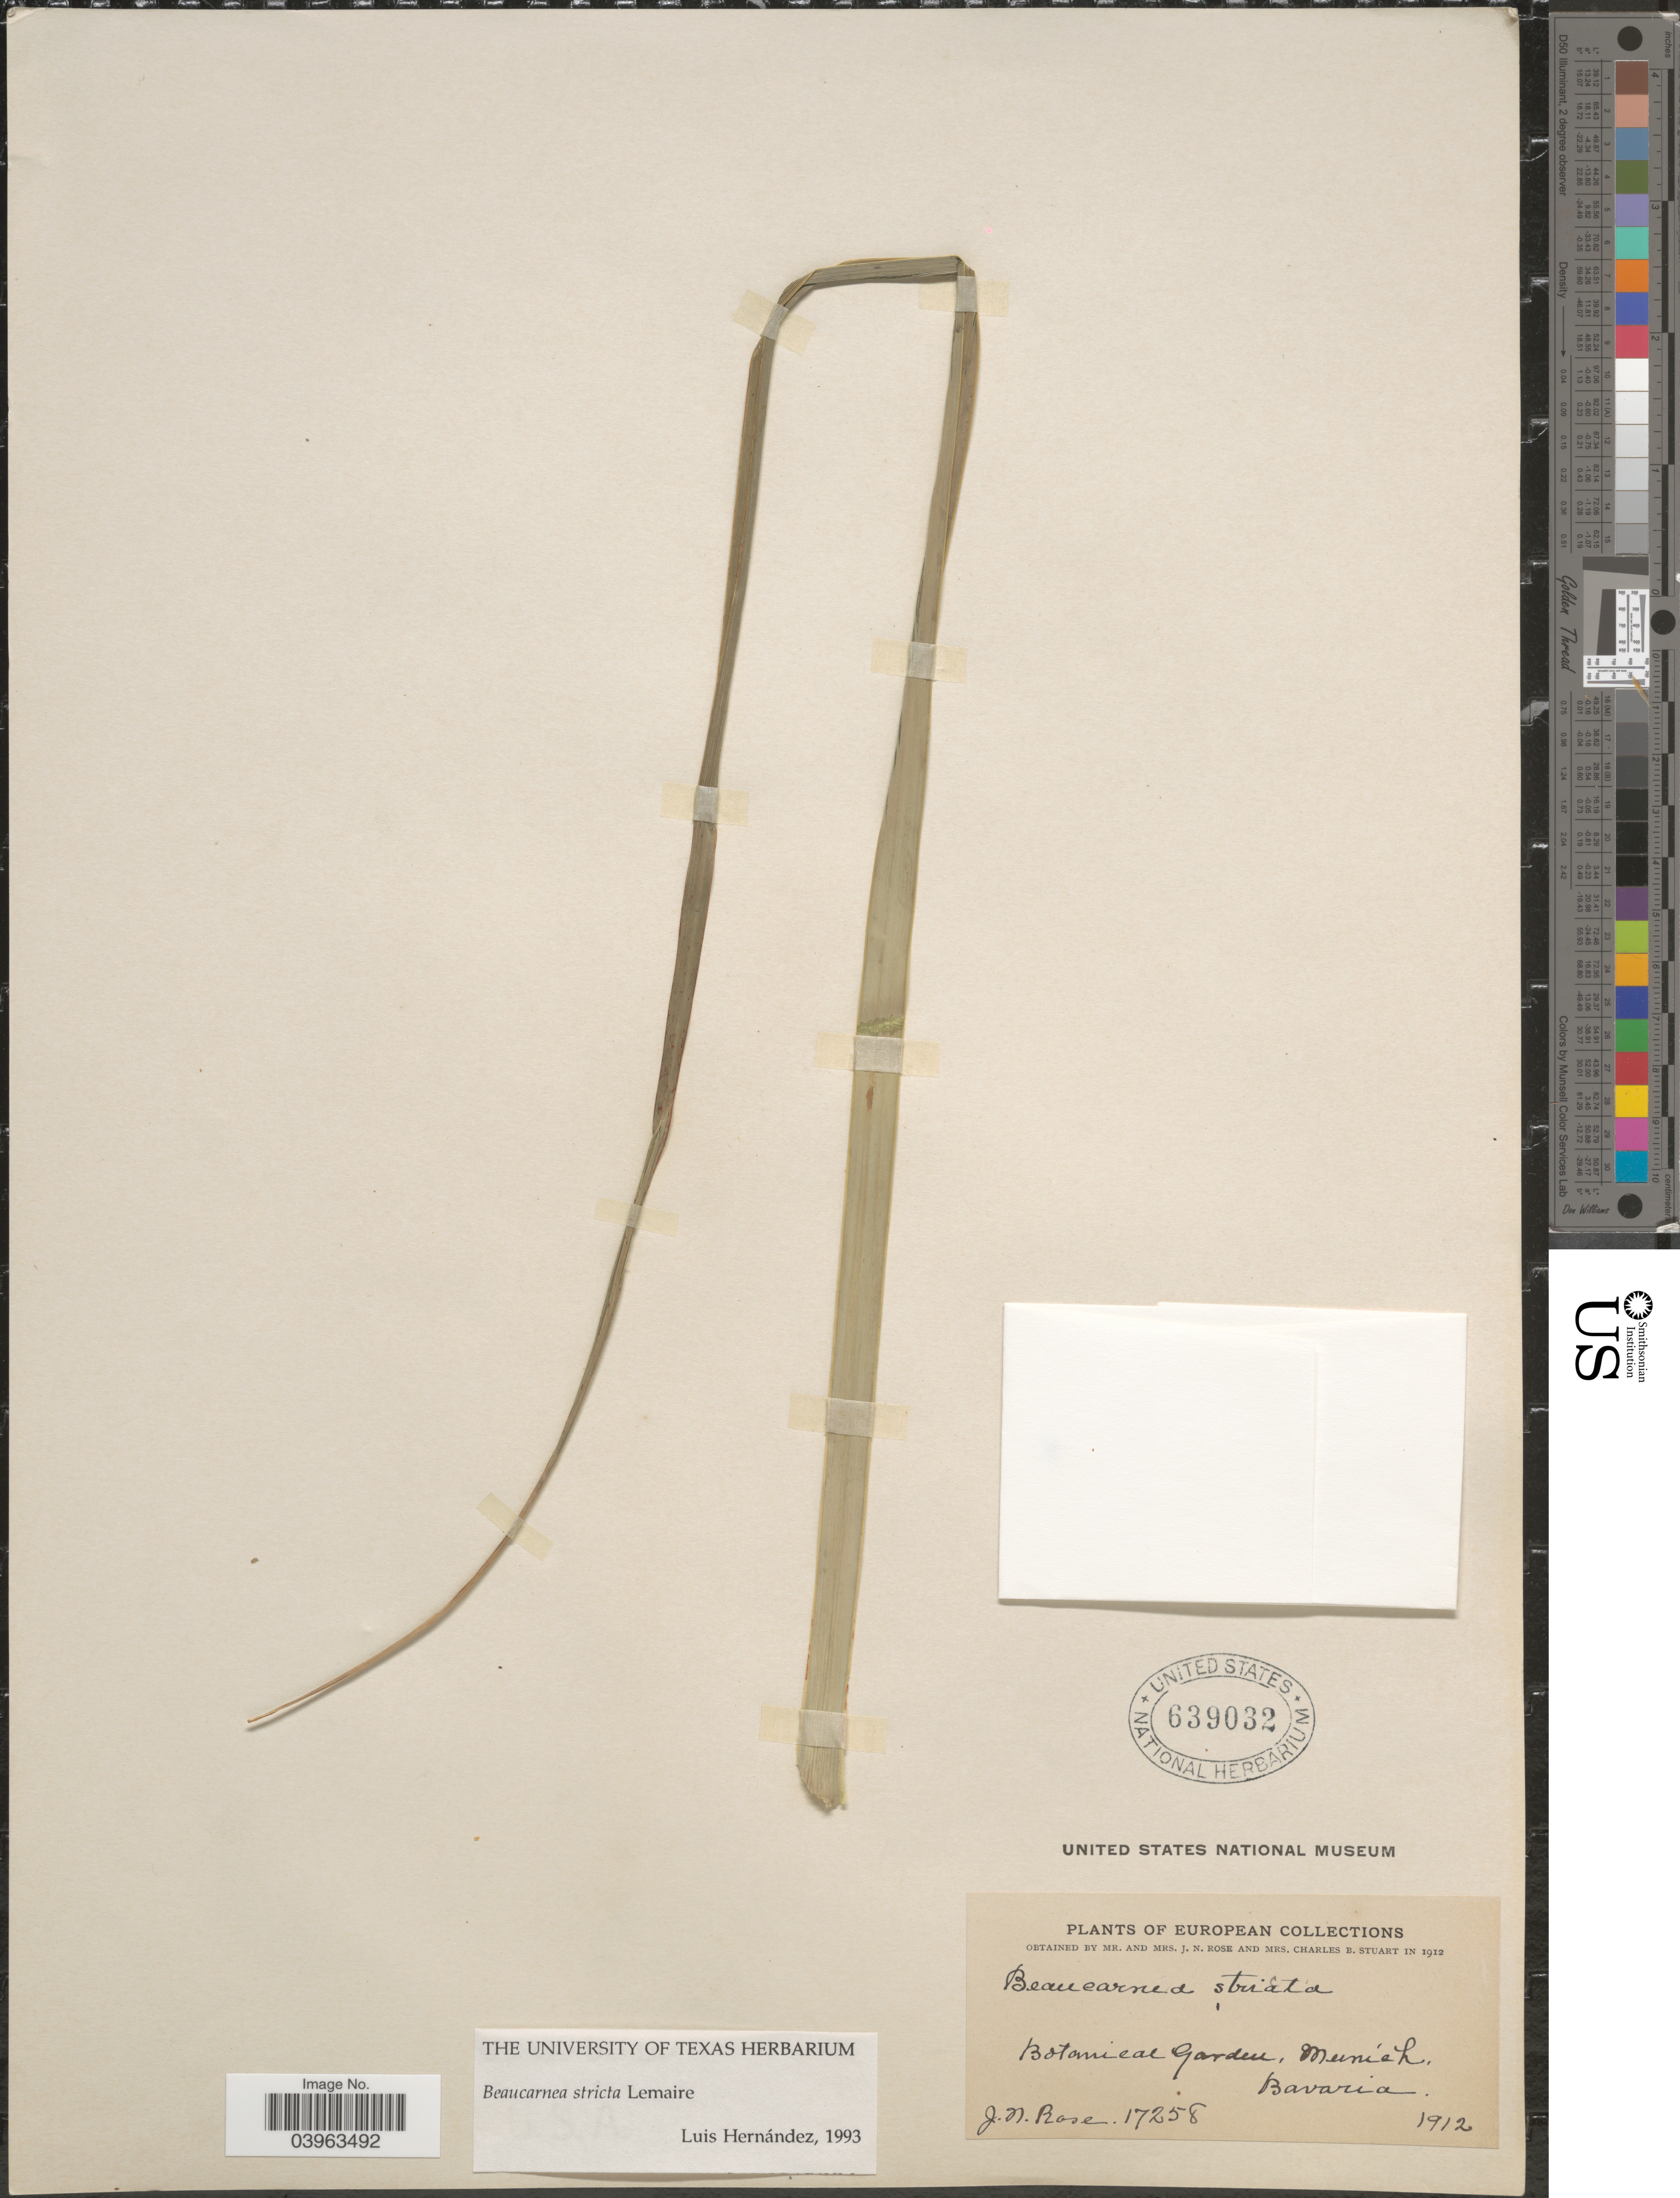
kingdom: Plantae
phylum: Tracheophyta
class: Liliopsida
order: Asparagales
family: Asparagaceae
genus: Beaucarnea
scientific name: Beaucarnea stricta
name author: Lem.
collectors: J. N. Rose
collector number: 17258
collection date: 1912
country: Germany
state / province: Bayern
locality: Botanical Garden, Munich, Bavaria.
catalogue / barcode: US 639032